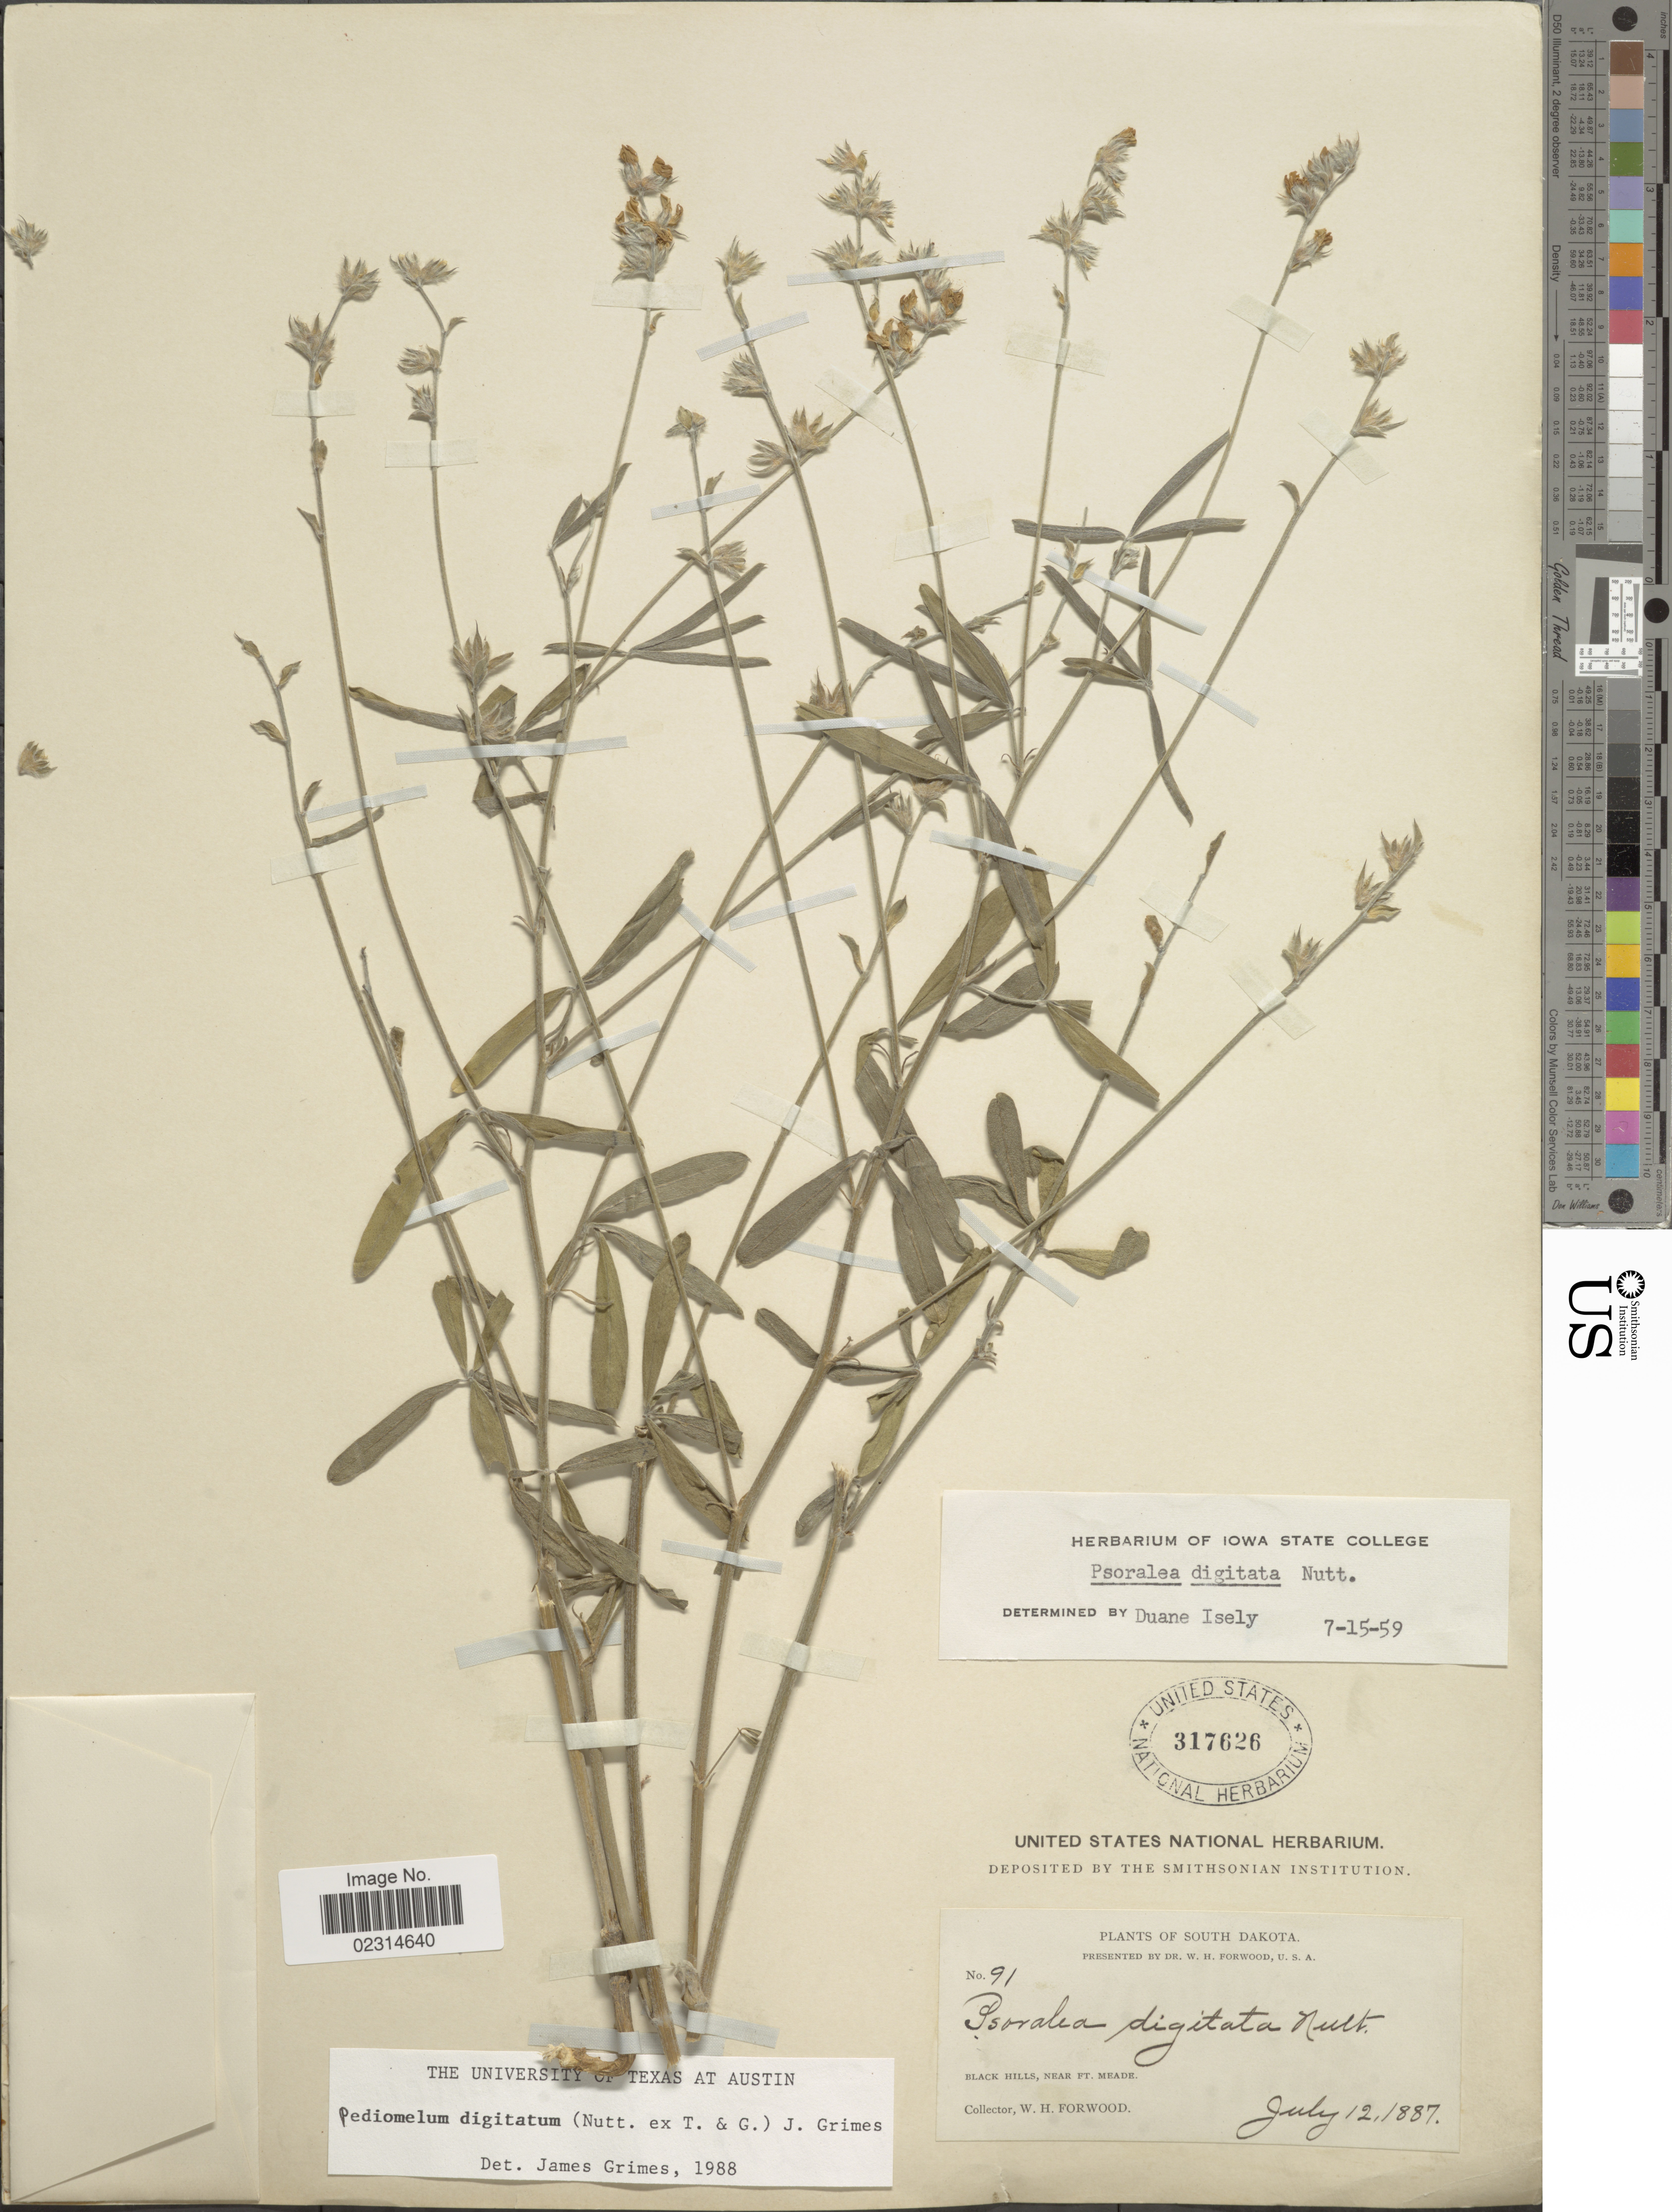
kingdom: Plantae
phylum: Tracheophyta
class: Magnoliopsida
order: Fabales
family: Fabaceae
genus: Pediomelum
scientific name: Pediomelum digitatum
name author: (Nutt. ex Torr. & A. Gray) Isely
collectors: W. Forwood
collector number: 91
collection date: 1887-07-12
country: United States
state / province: South Dakota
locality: Black Hills, near Ft. Meade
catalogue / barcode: US 317626